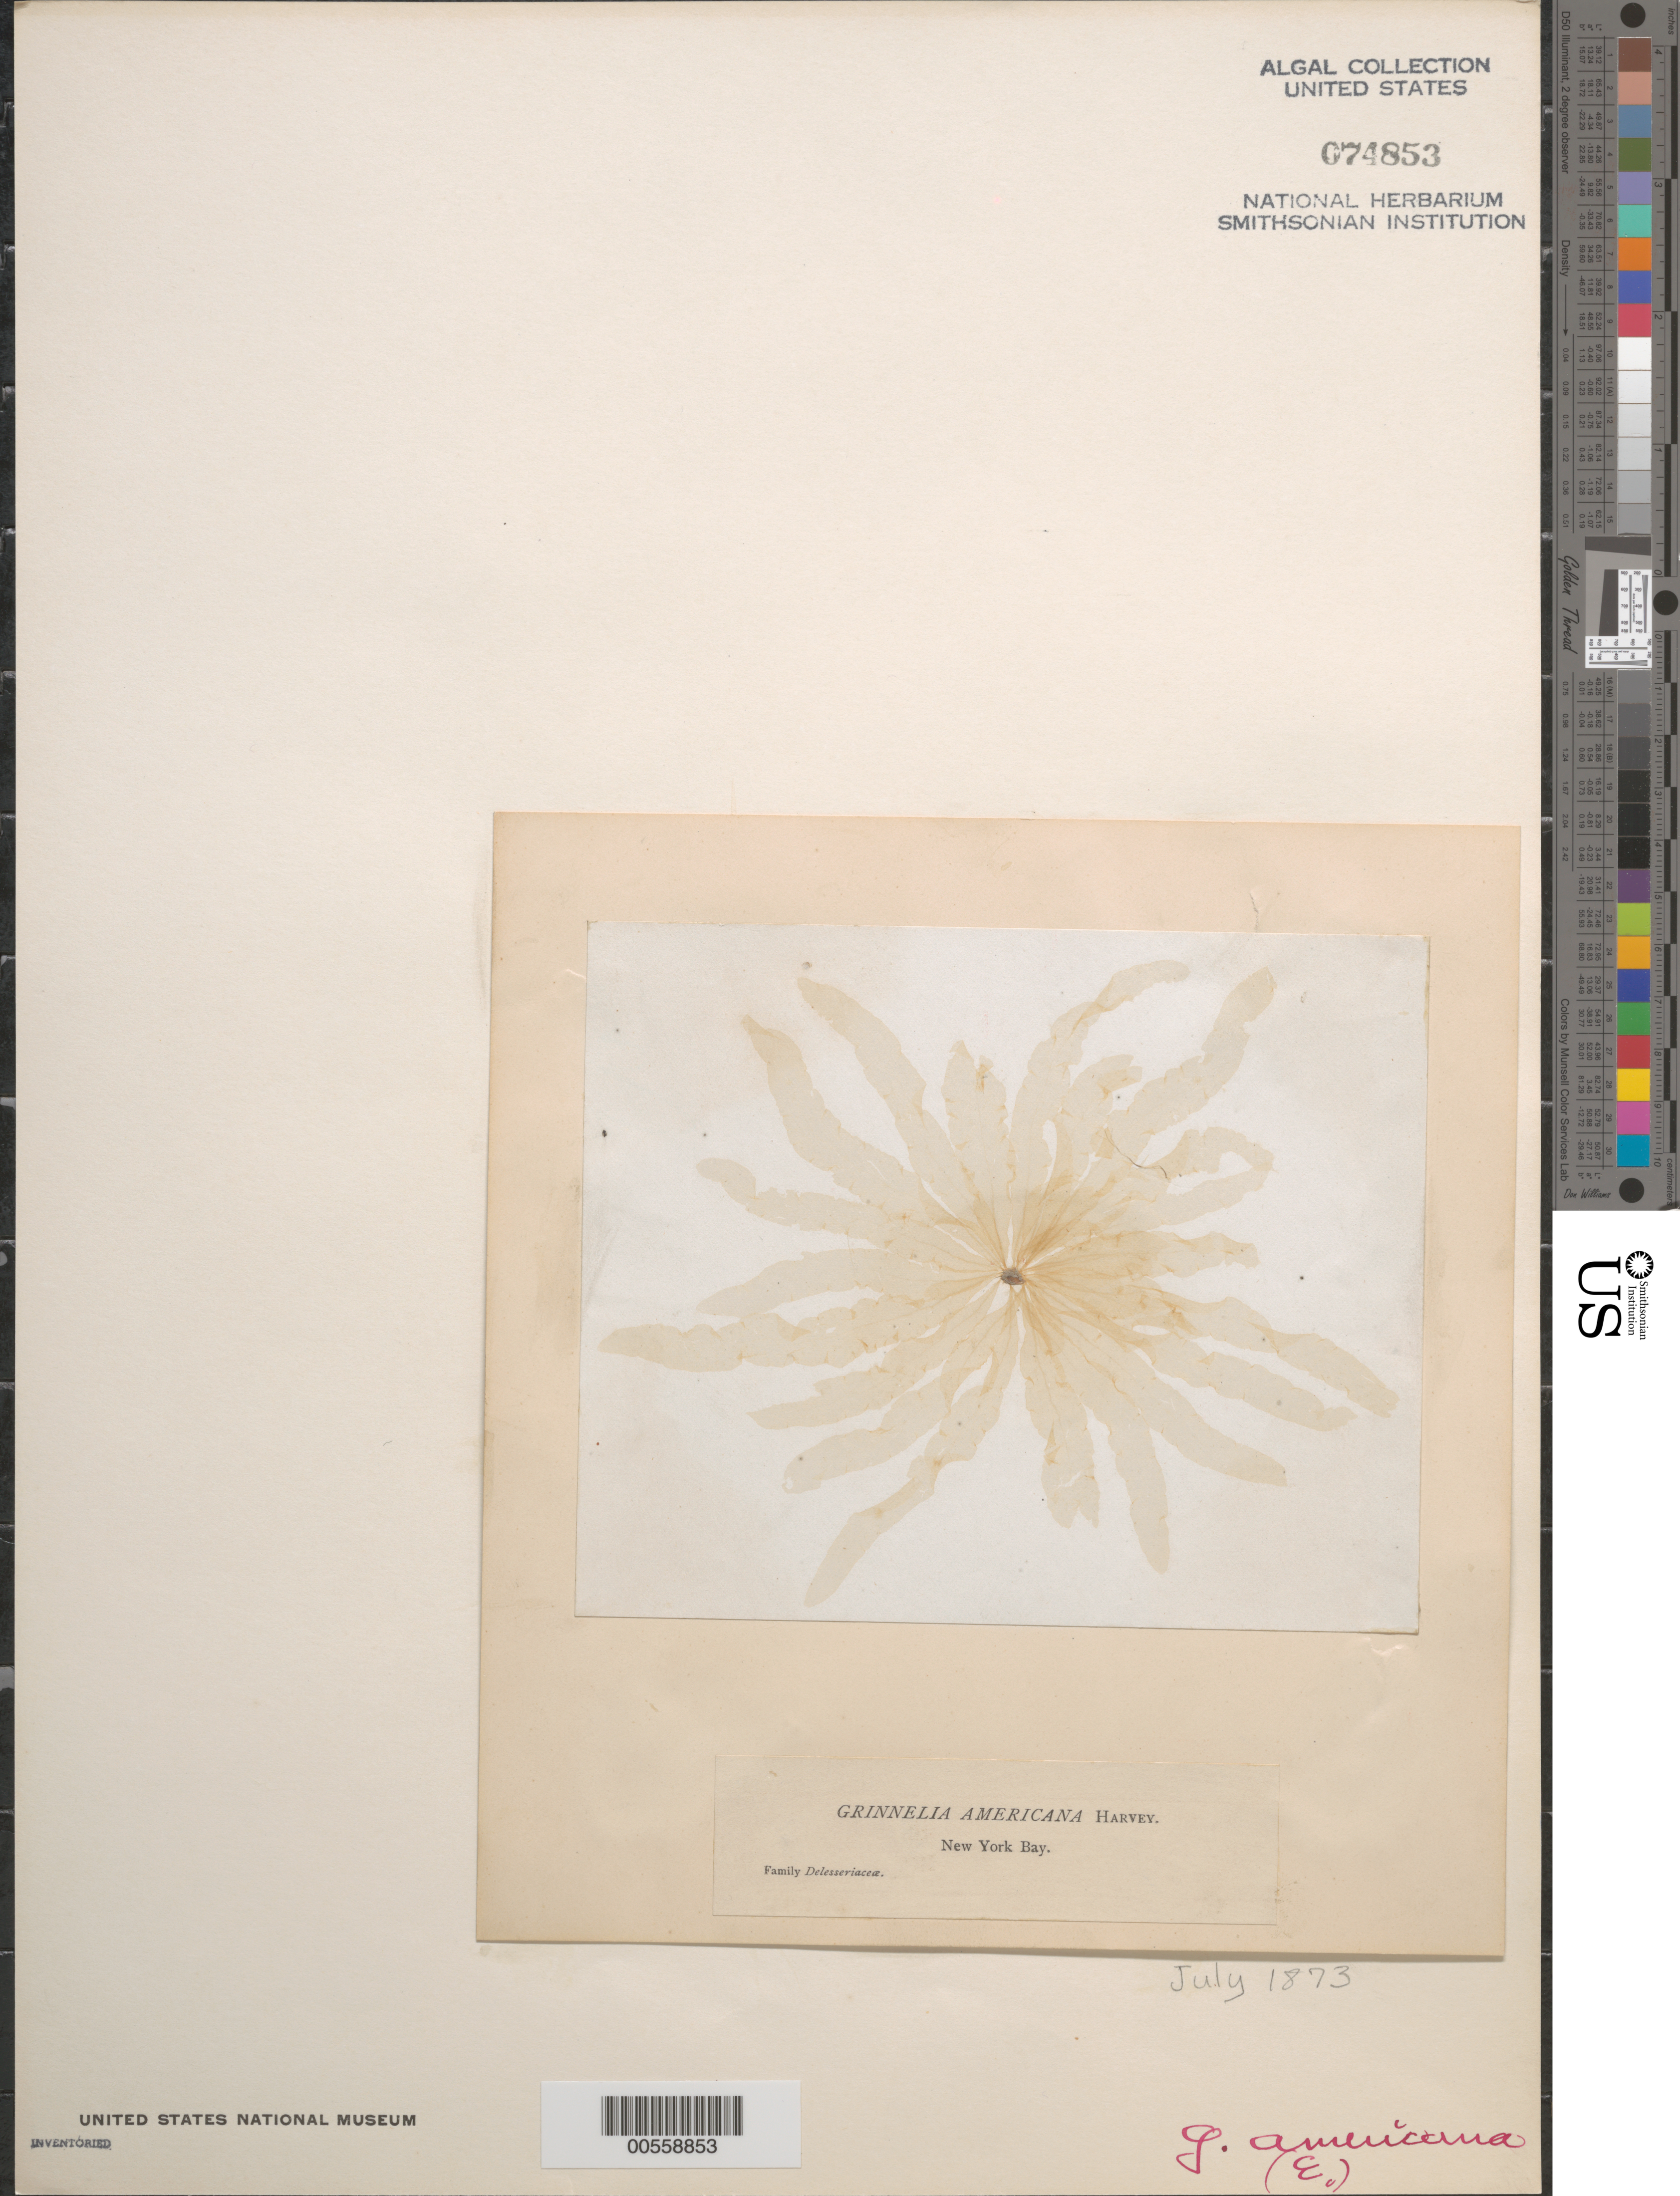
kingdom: Plantae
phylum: Rhodophyta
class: Florideophyceae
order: Ceramiales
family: Delesseriaceae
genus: Grinnellia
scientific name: Grinnellia americana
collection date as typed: Jul 1873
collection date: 1873-07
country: United States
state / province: New York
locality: New York Bay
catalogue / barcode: US 74853